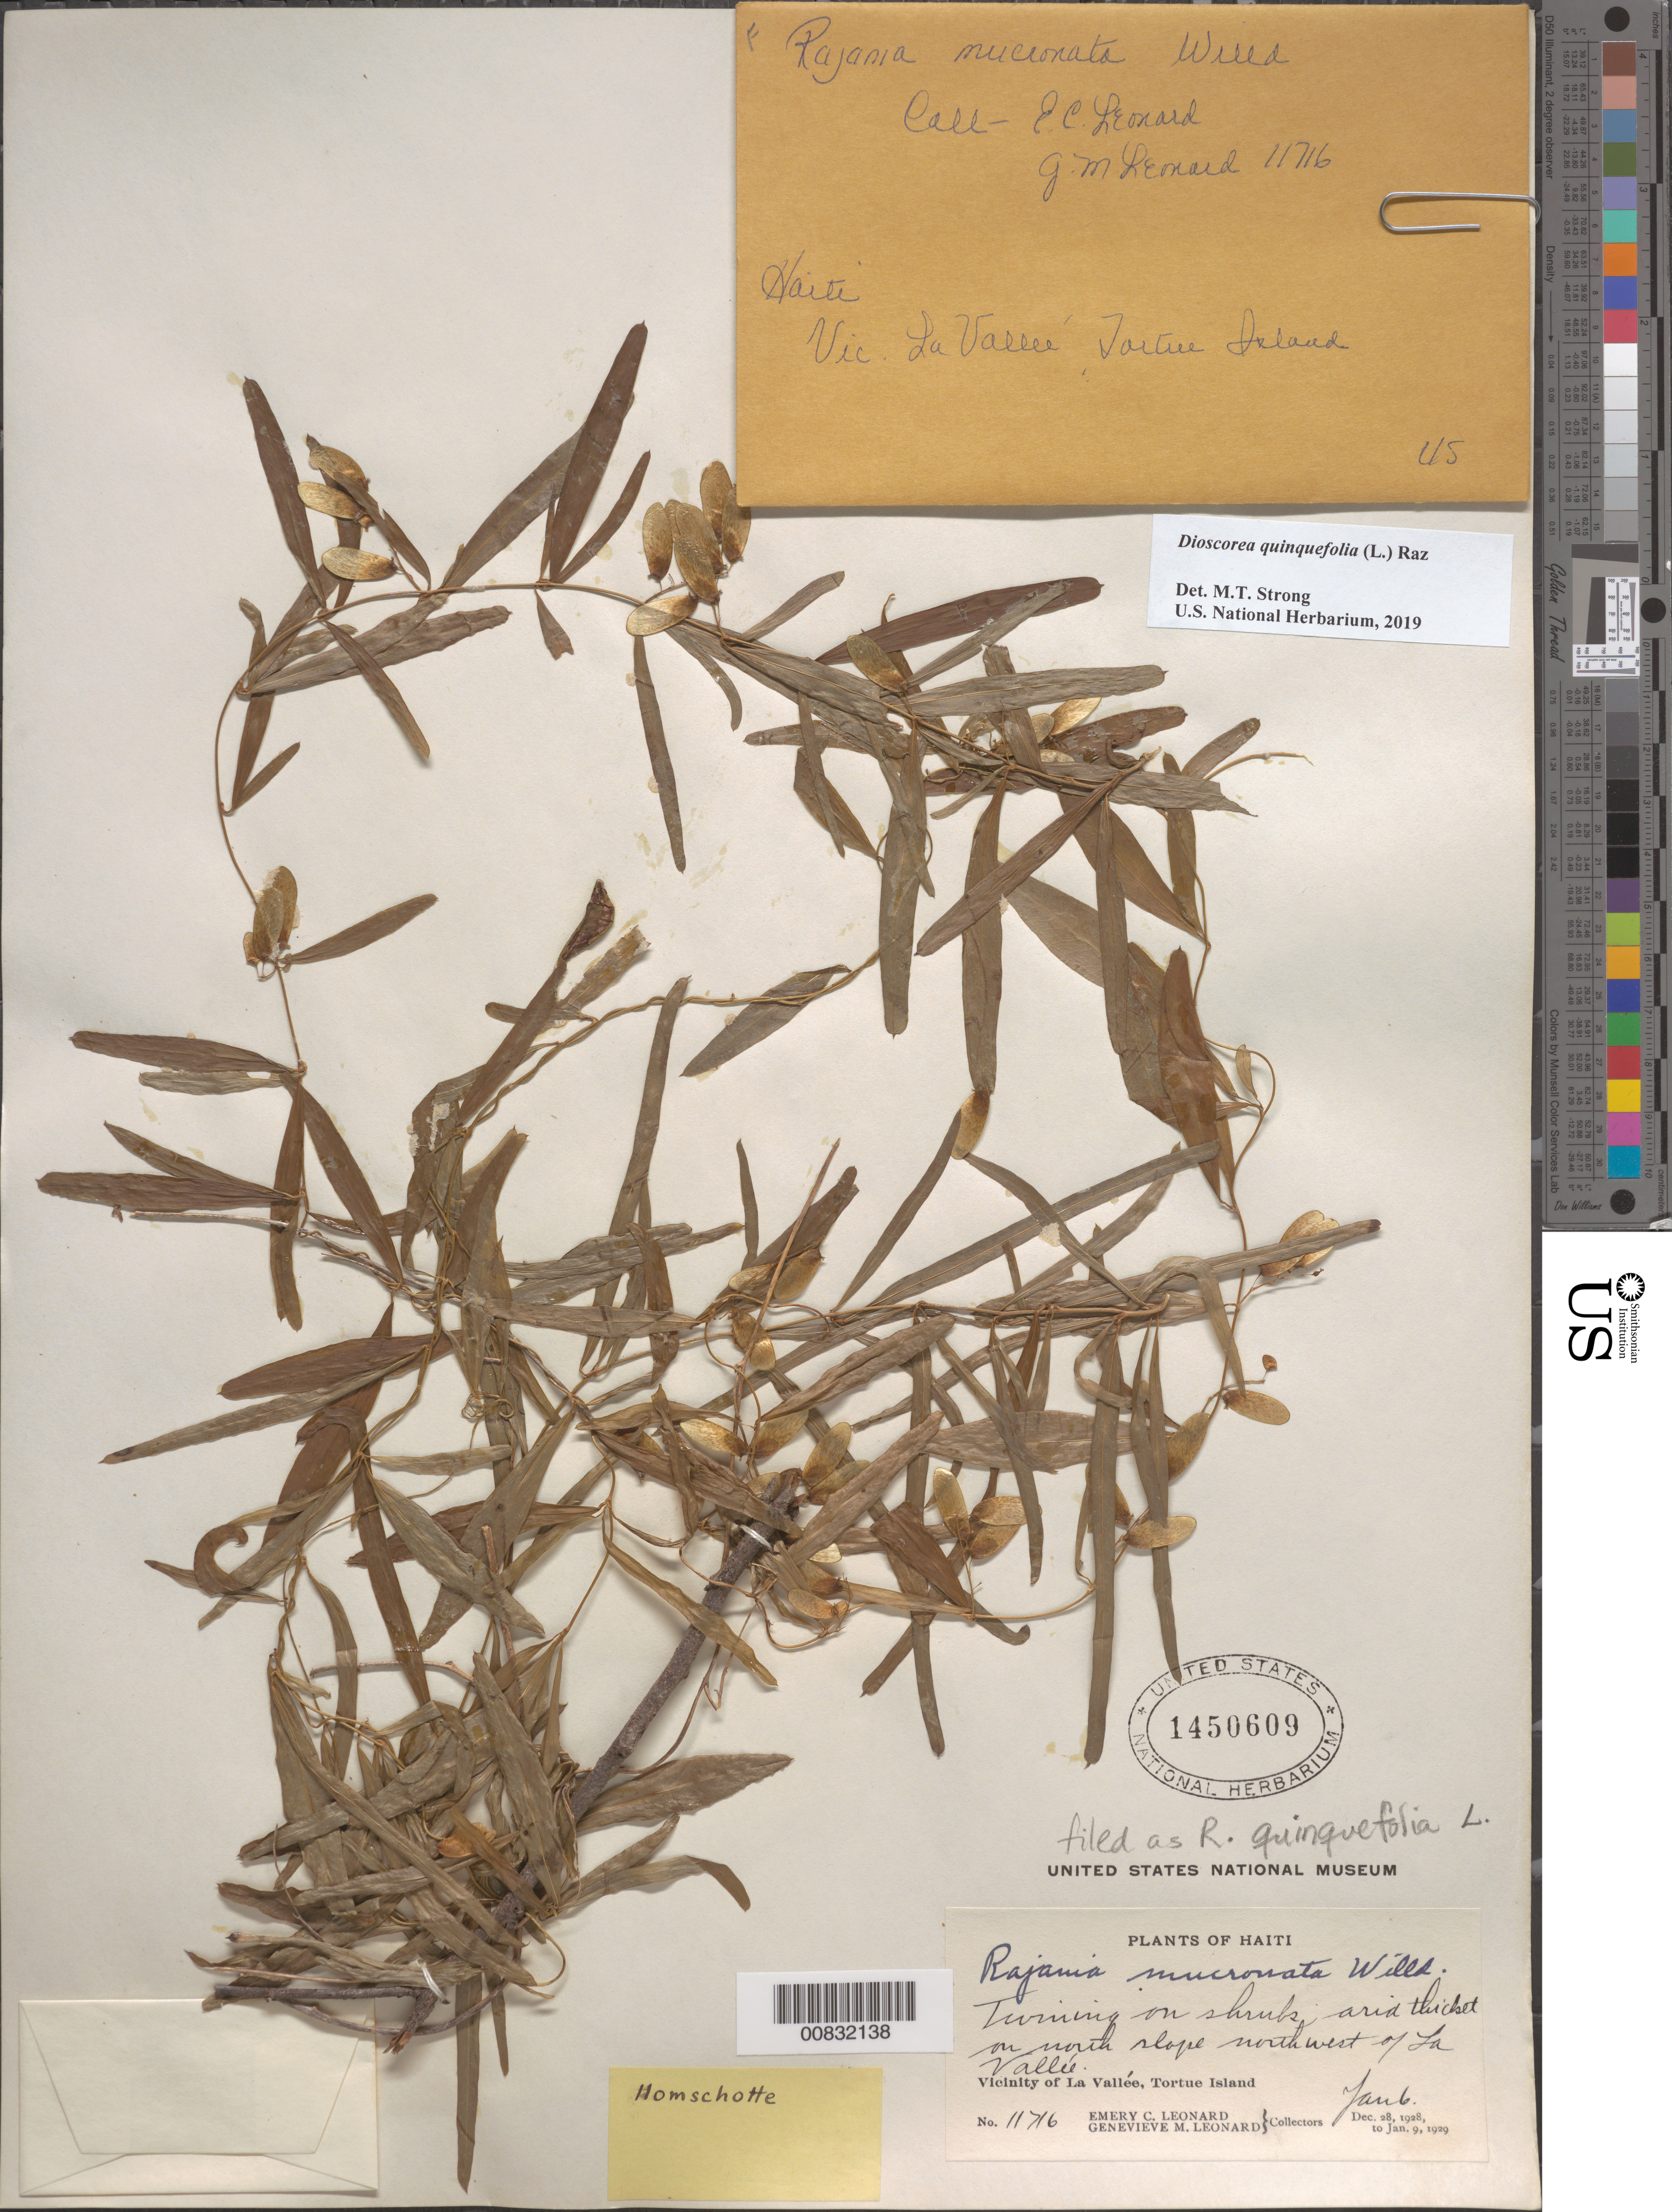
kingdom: Plantae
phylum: Tracheophyta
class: Liliopsida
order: Dioscoreales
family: Dioscoreaceae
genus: Dioscorea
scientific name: Dioscorea quinquefolia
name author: (L.) Raz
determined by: Strong, M. T., (US), Smithsonian Institution - National Museum of Natural History (UNITED STATES)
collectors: E. C. Leonard & G. M. Leonard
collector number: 11716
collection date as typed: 06 Jan 1928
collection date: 1928-01-06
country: Haiti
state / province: Nord-Óuest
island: Île de la Tortue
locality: Vicinity of La Vallée, Tortue Island. Arid thicket on north slope northwest of La Vallée.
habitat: Twining on shrubs. Arid thicket.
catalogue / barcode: US 1450609